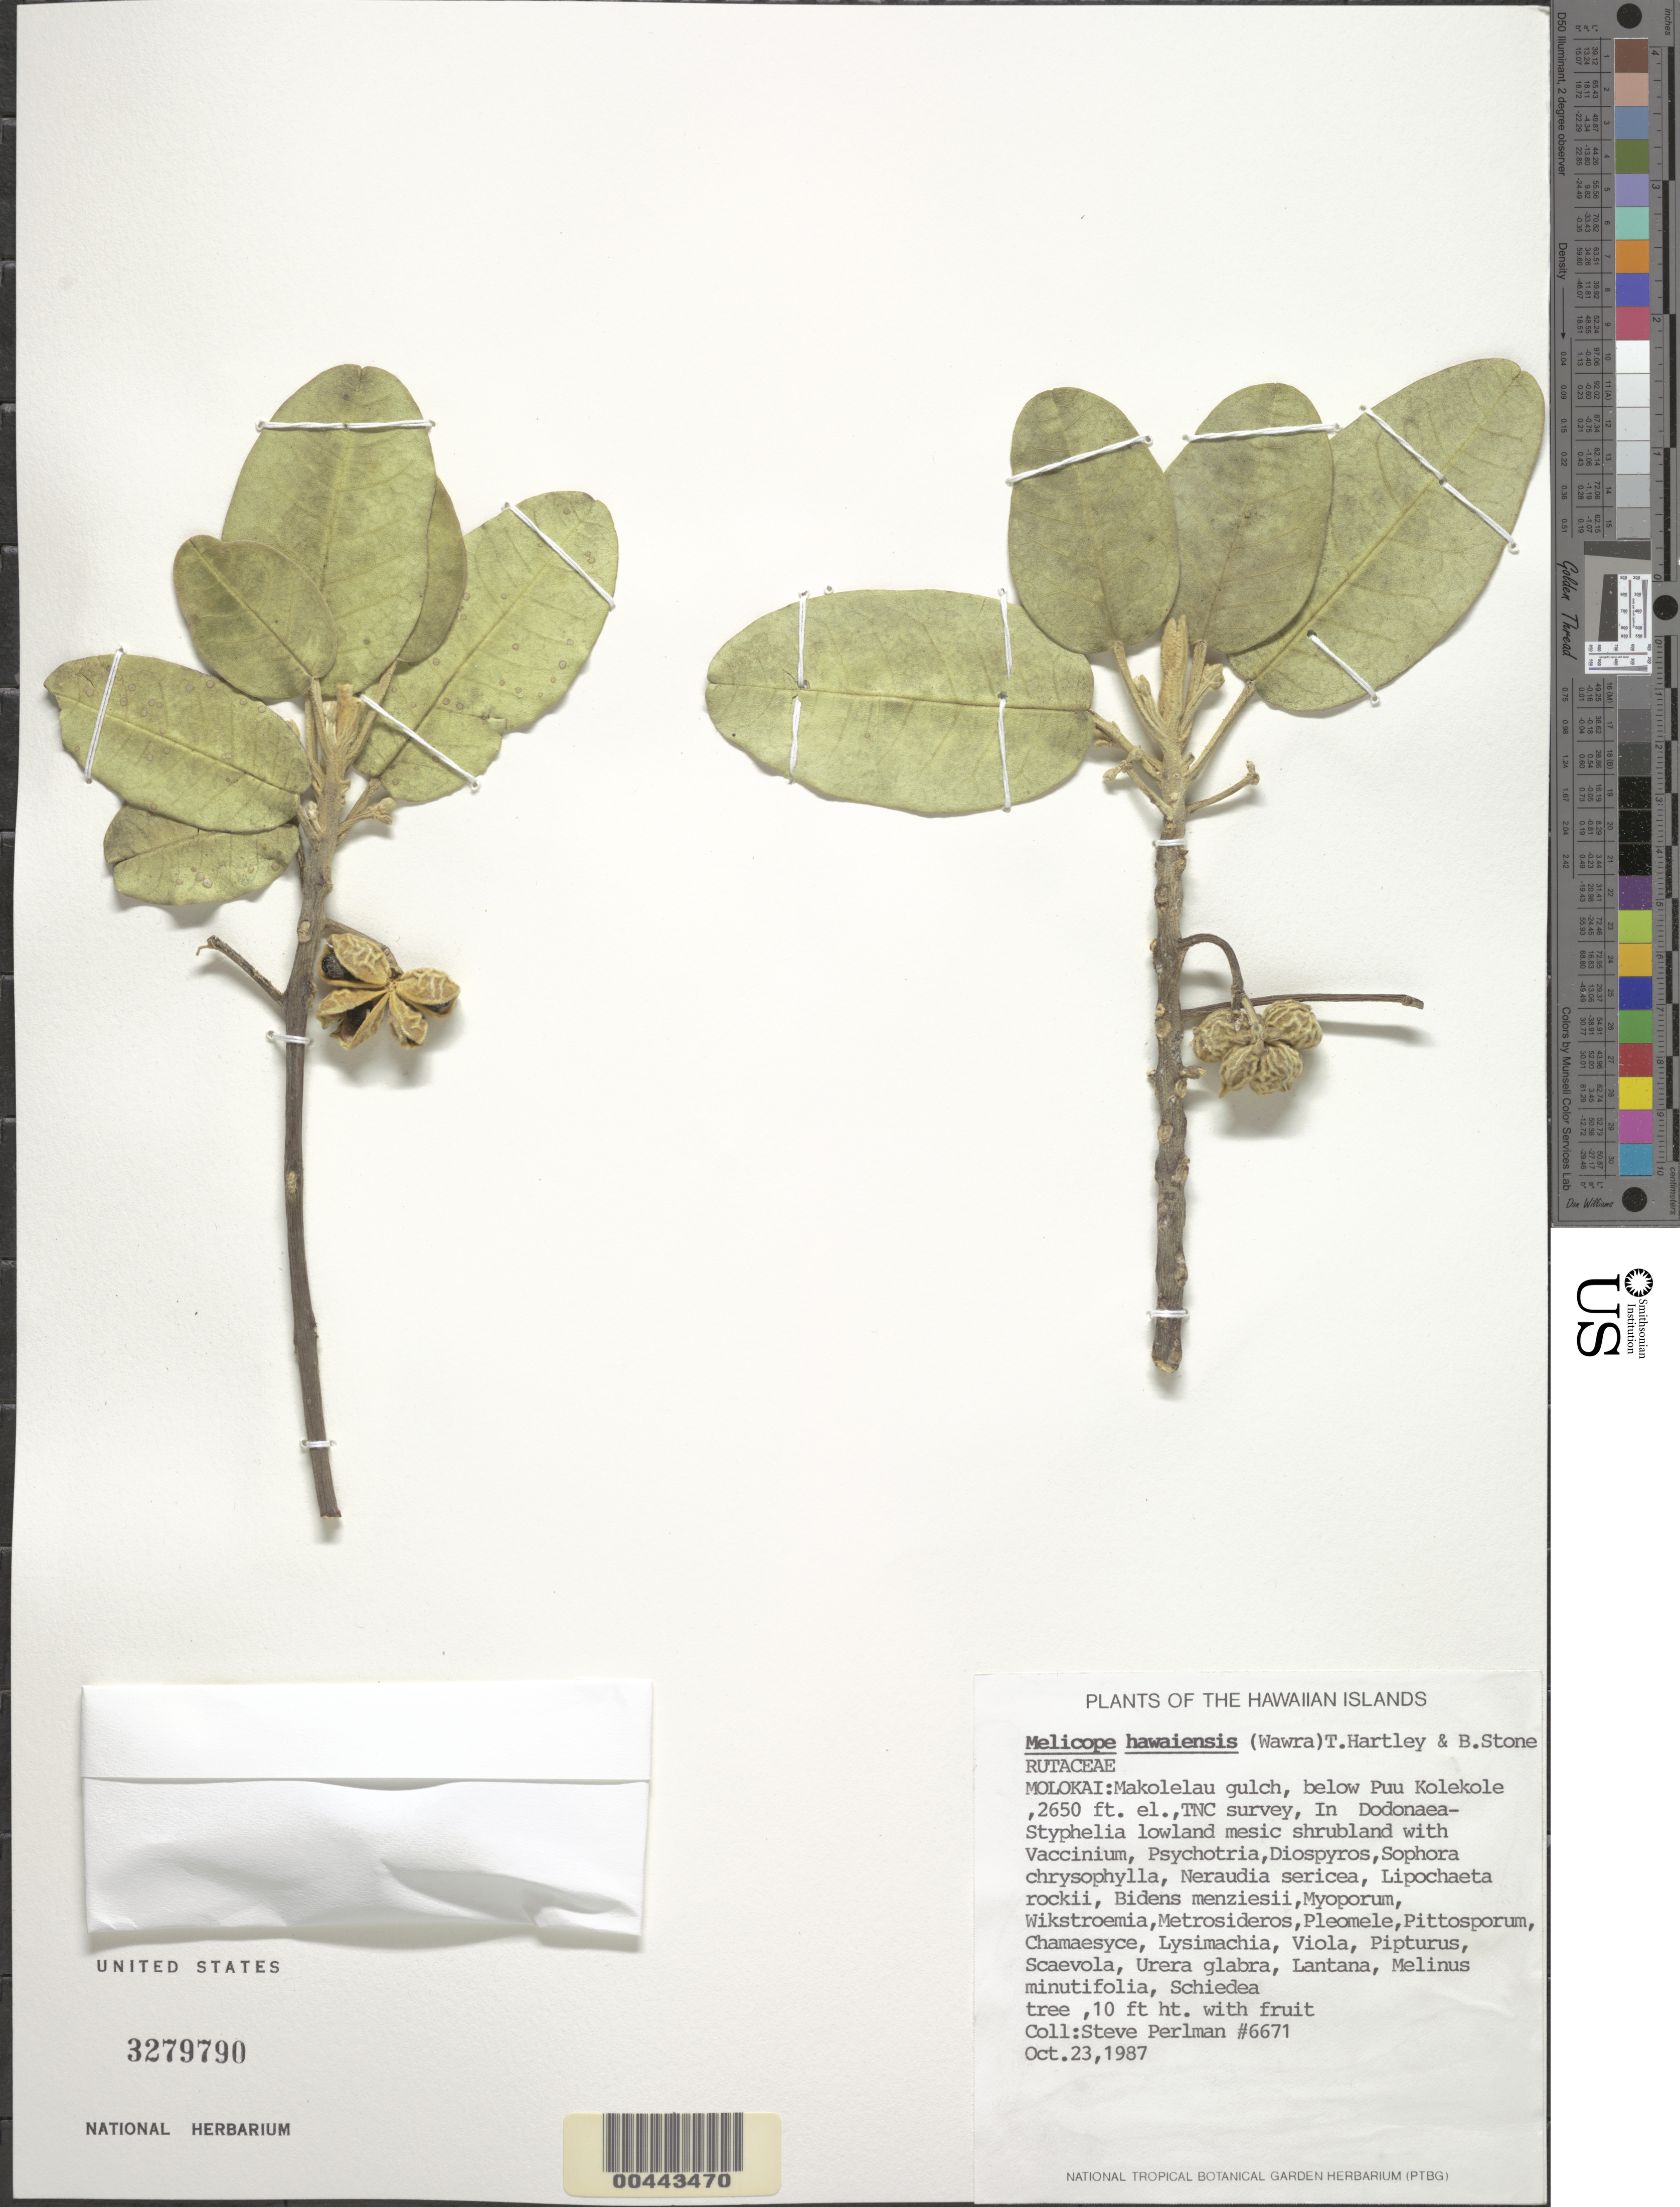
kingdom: Plantae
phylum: Tracheophyta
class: Magnoliopsida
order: Sapindales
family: Rutaceae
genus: Melicope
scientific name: Melicope hawaiensis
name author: (Wawra) T.G. Hartley & B.C. Stone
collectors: S. P. Perlman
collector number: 6671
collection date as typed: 23 Oct 1987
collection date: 1987-10-23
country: United States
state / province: Hawaii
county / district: Maui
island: Moloka'i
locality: Makolelau gulch, below Puu Kolekole, TNC survey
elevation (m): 808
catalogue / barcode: US 3279790